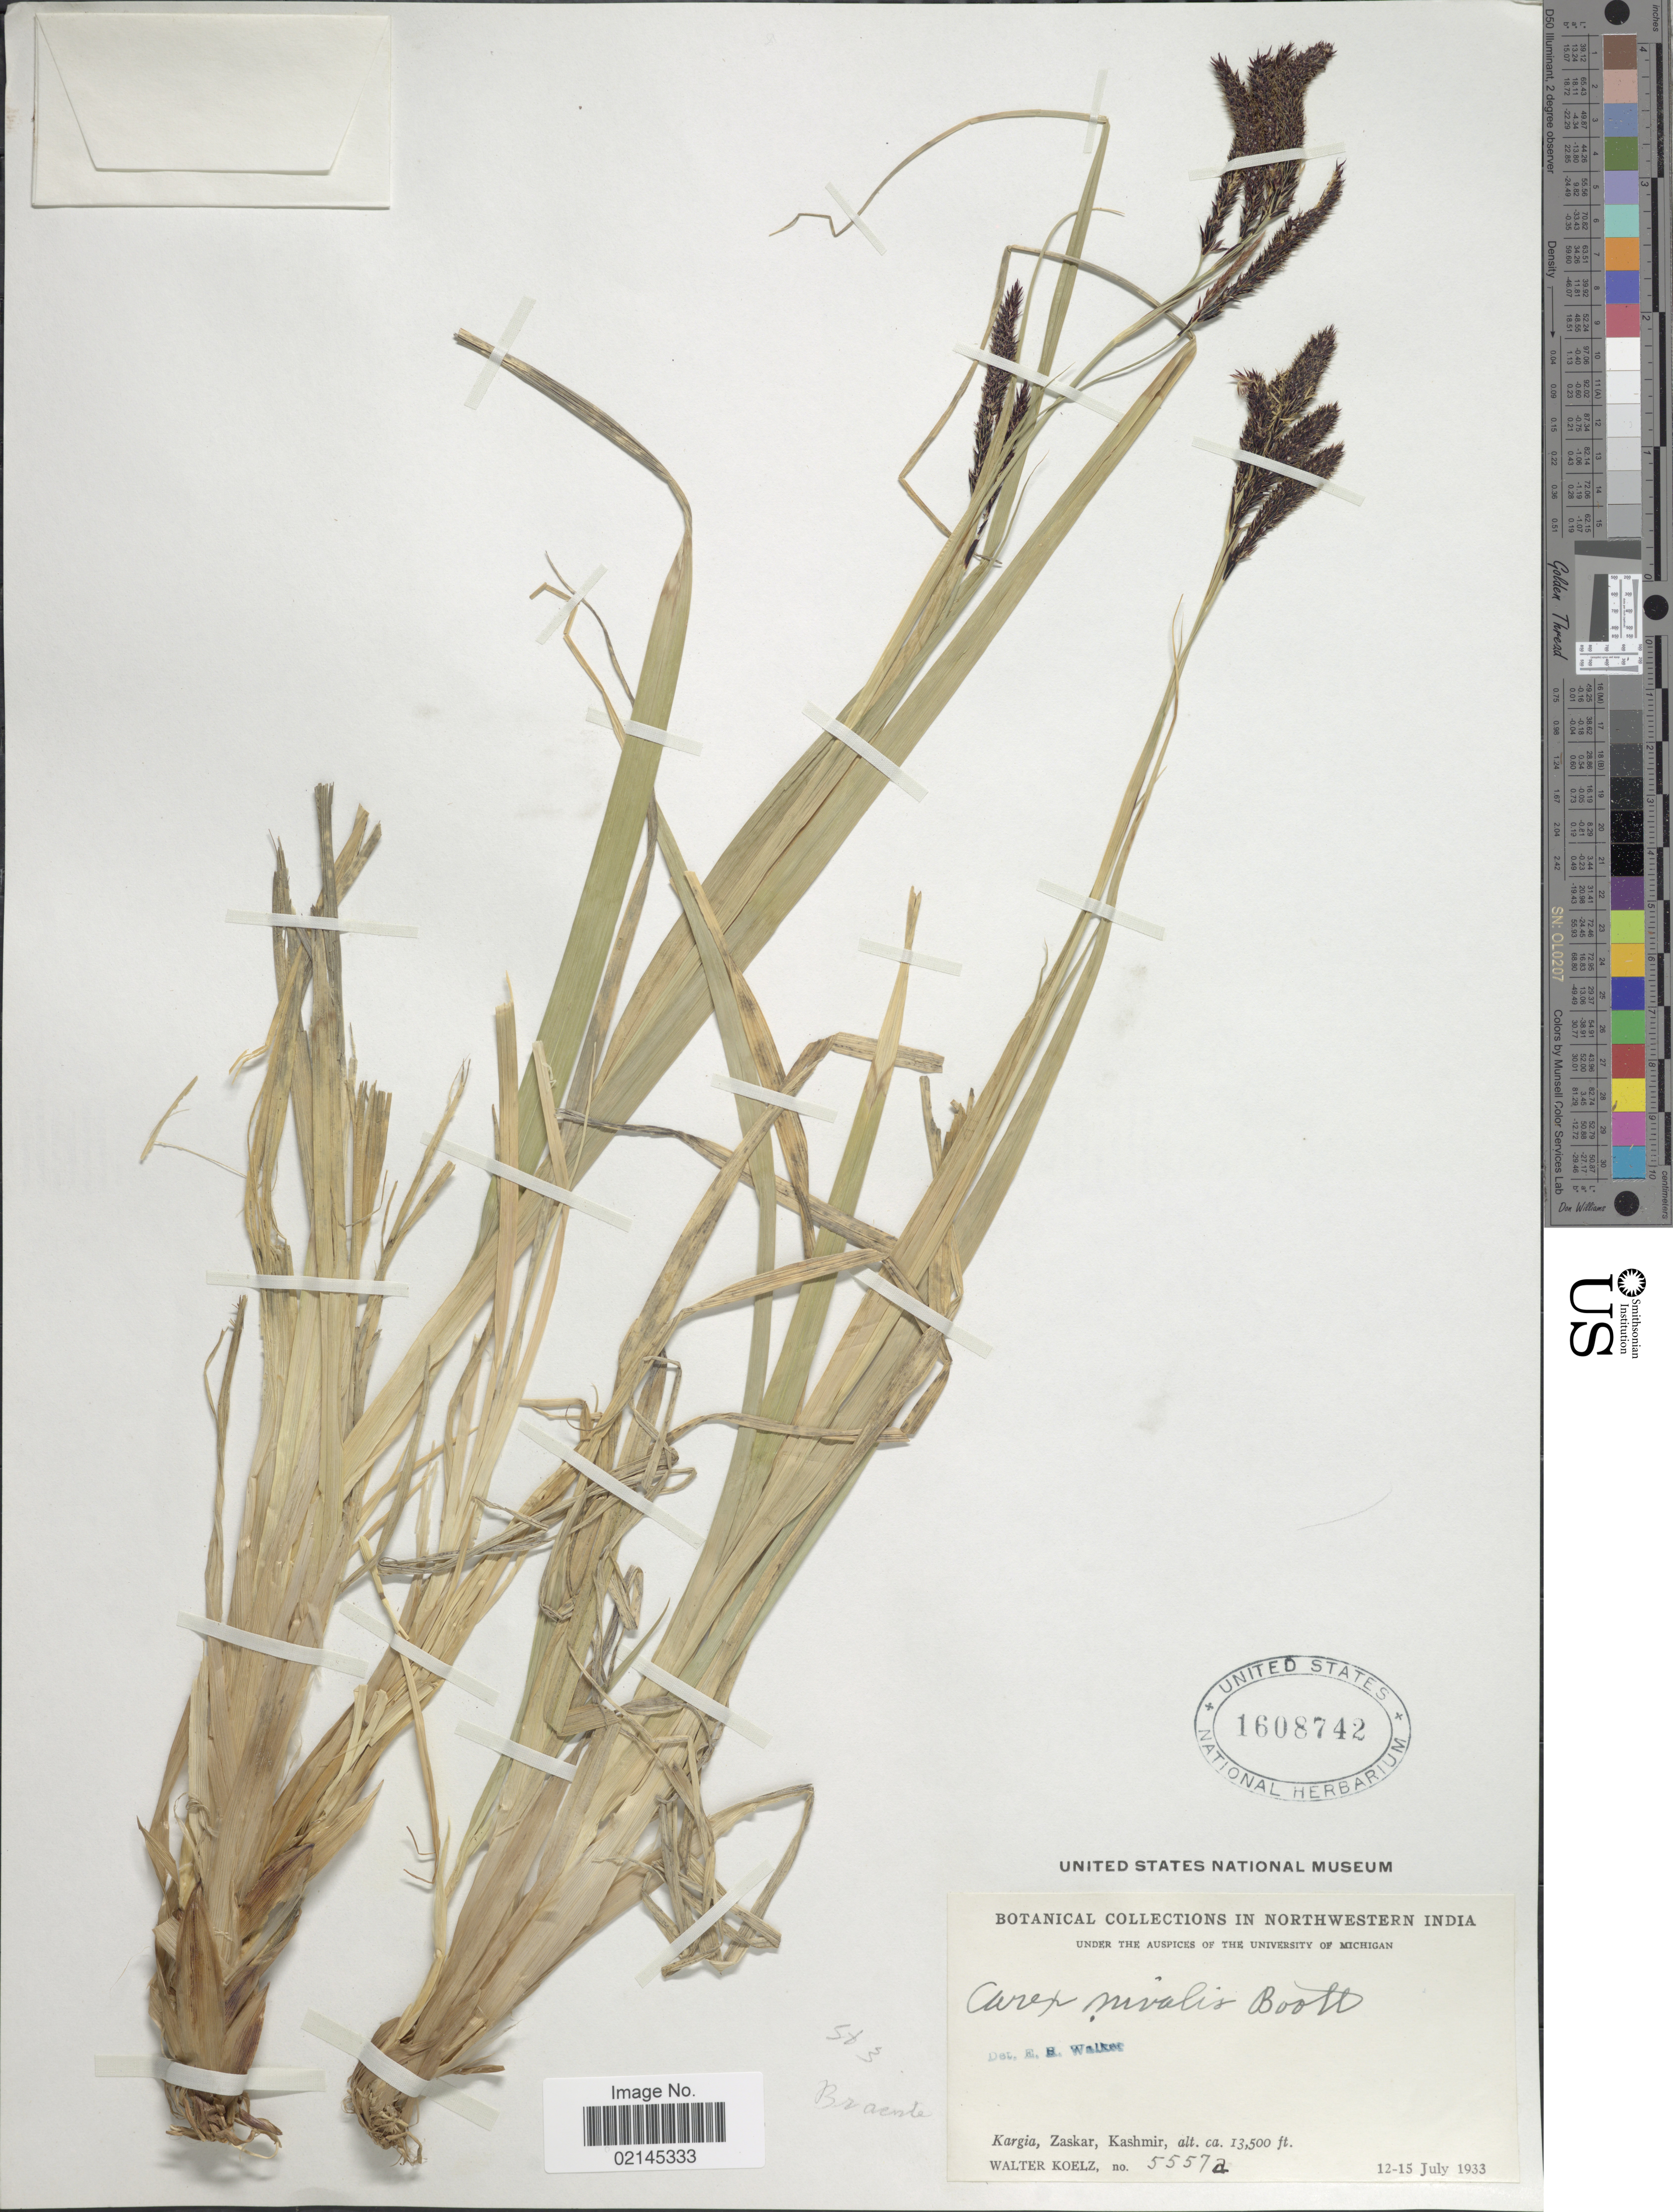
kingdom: Plantae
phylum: Tracheophyta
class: Liliopsida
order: Poales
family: Cyperaceae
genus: Carex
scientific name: Carex nivalis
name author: Boott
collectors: W. N. Koelz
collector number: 5557a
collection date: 1933-07-12/1933-07-15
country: India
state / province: Jammu and Kashmir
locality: Northwestern India. Kargia, Zaskar, Kashmir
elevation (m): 4115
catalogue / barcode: US 1608742